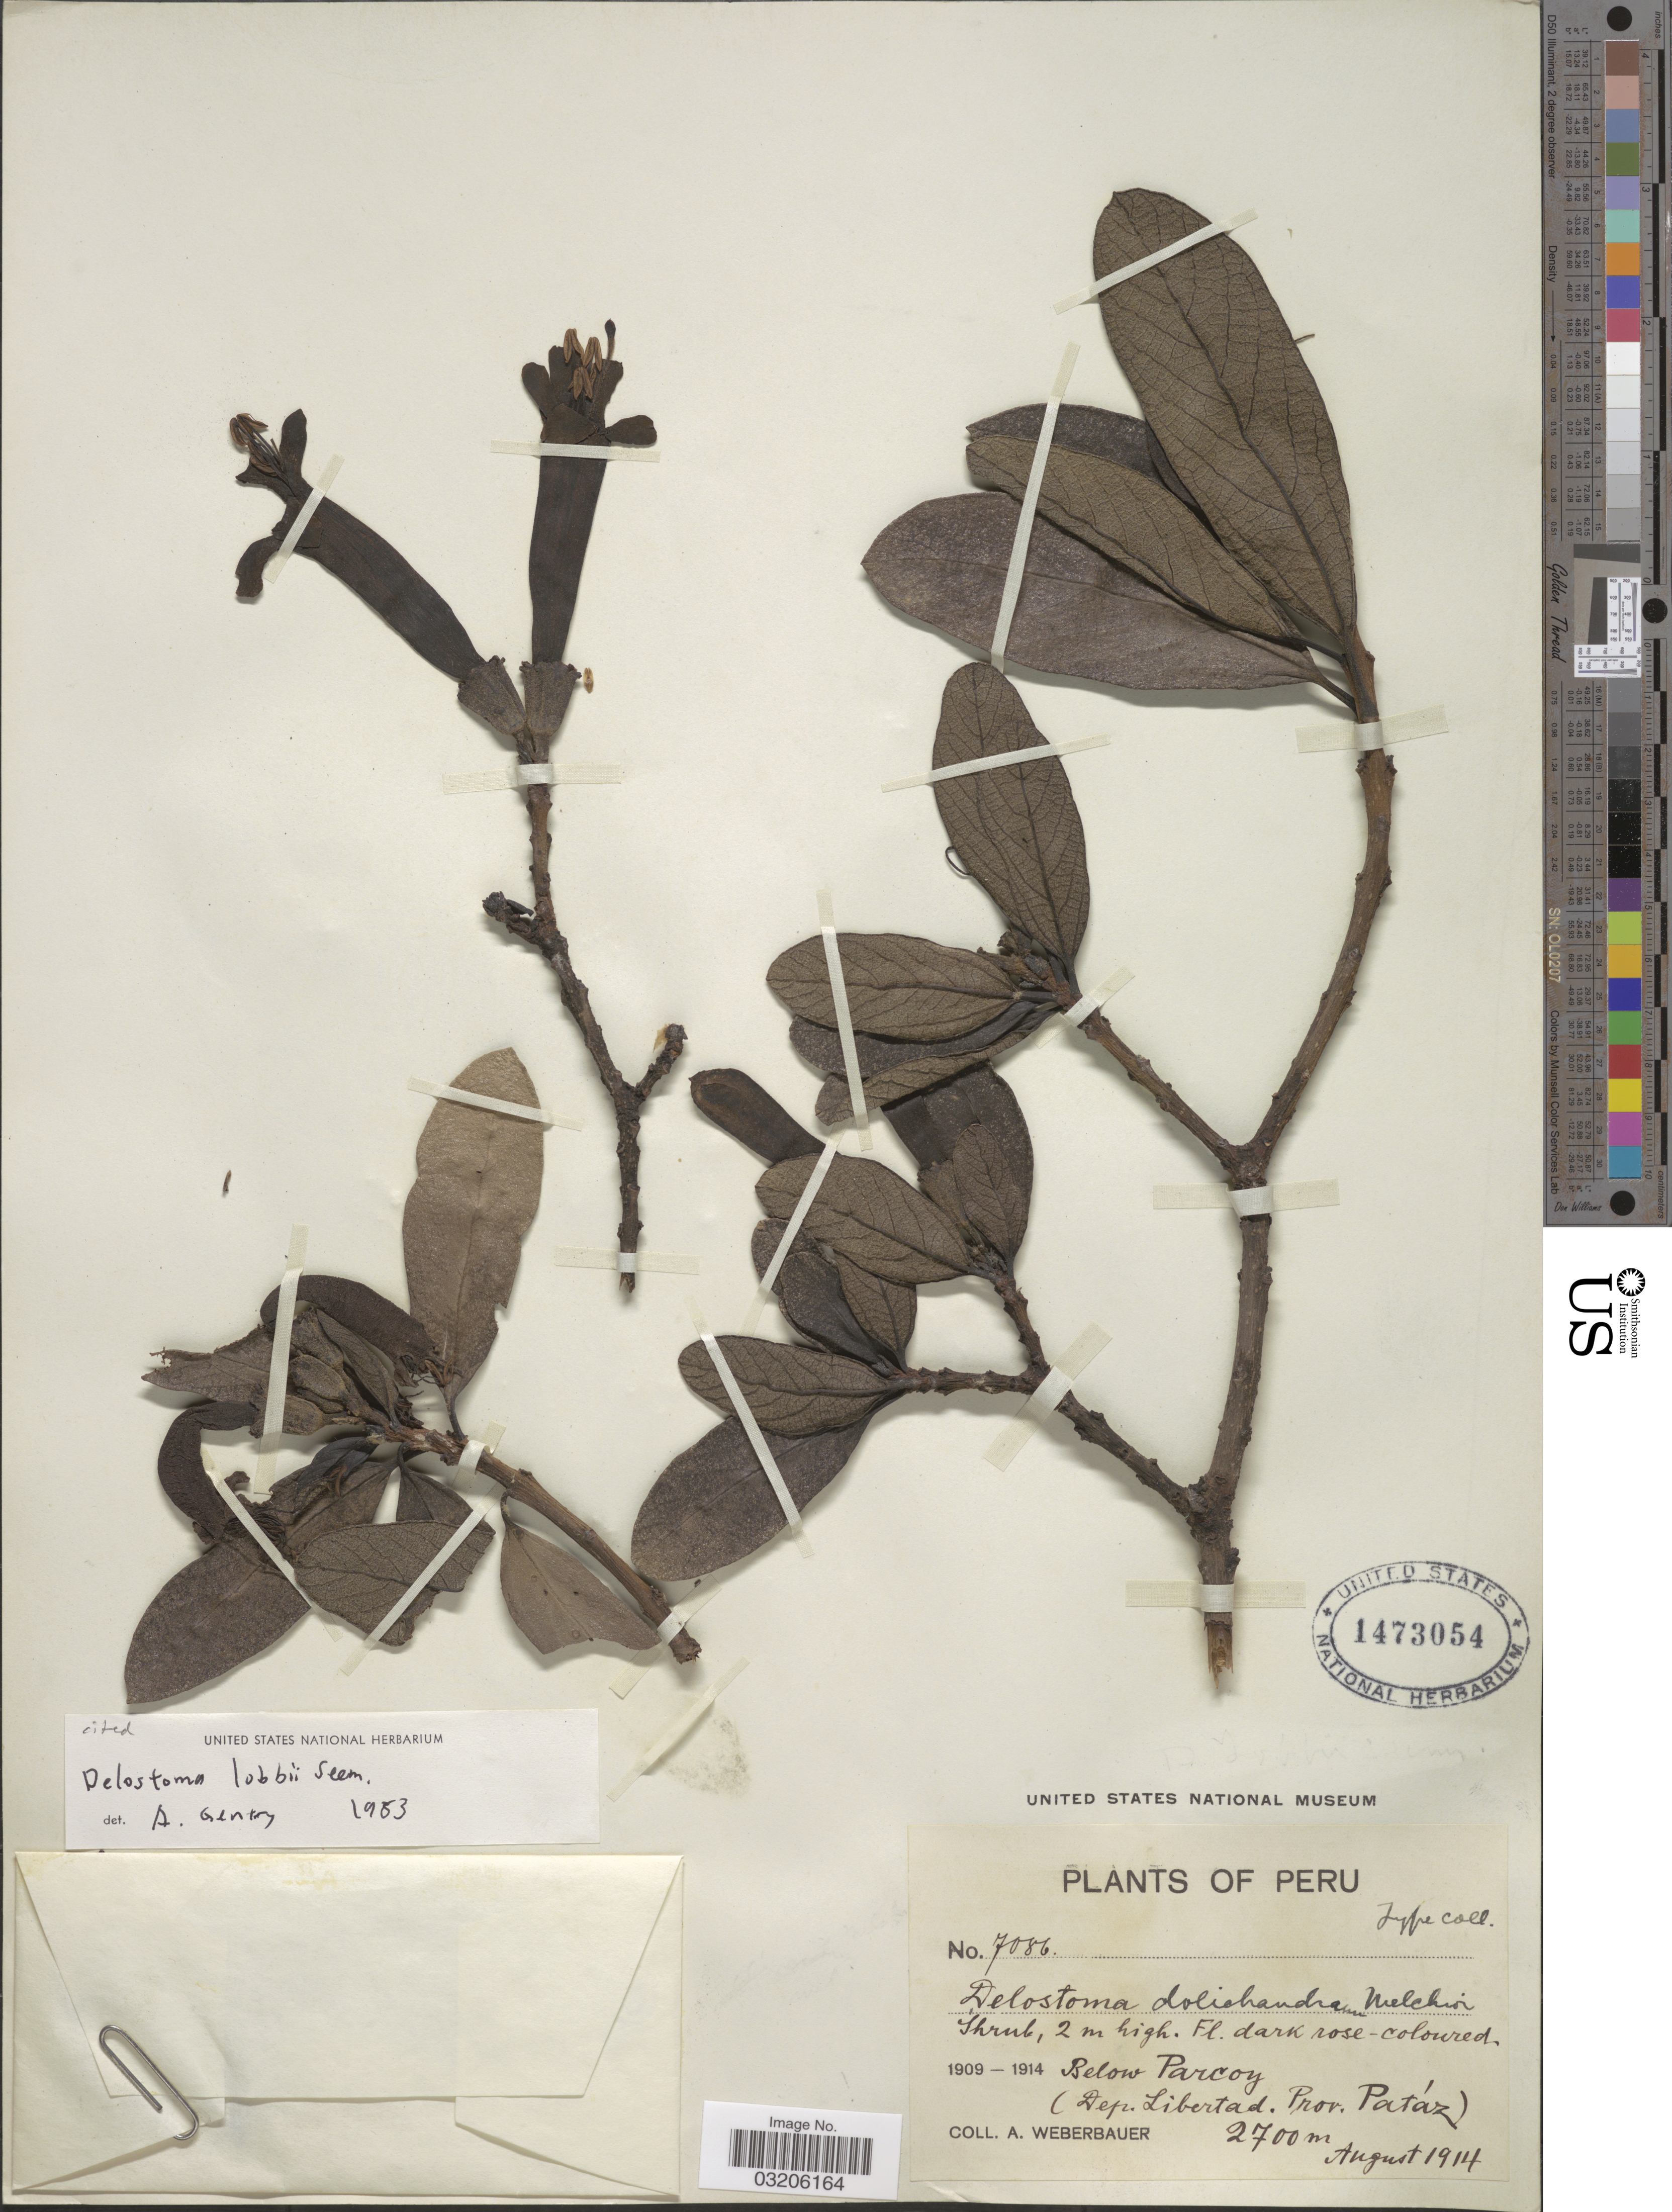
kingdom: Plantae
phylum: Tracheophyta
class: Magnoliopsida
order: Lamiales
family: Bignoniaceae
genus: Delostoma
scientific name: Delostoma lobbii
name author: Seem.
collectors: A. Weberbauer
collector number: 7086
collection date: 1914-08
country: Peru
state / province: La Libertad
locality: Below Parcoy. (Dep. Libertad. Prov. Patáz).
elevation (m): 2700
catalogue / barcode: US 1473054